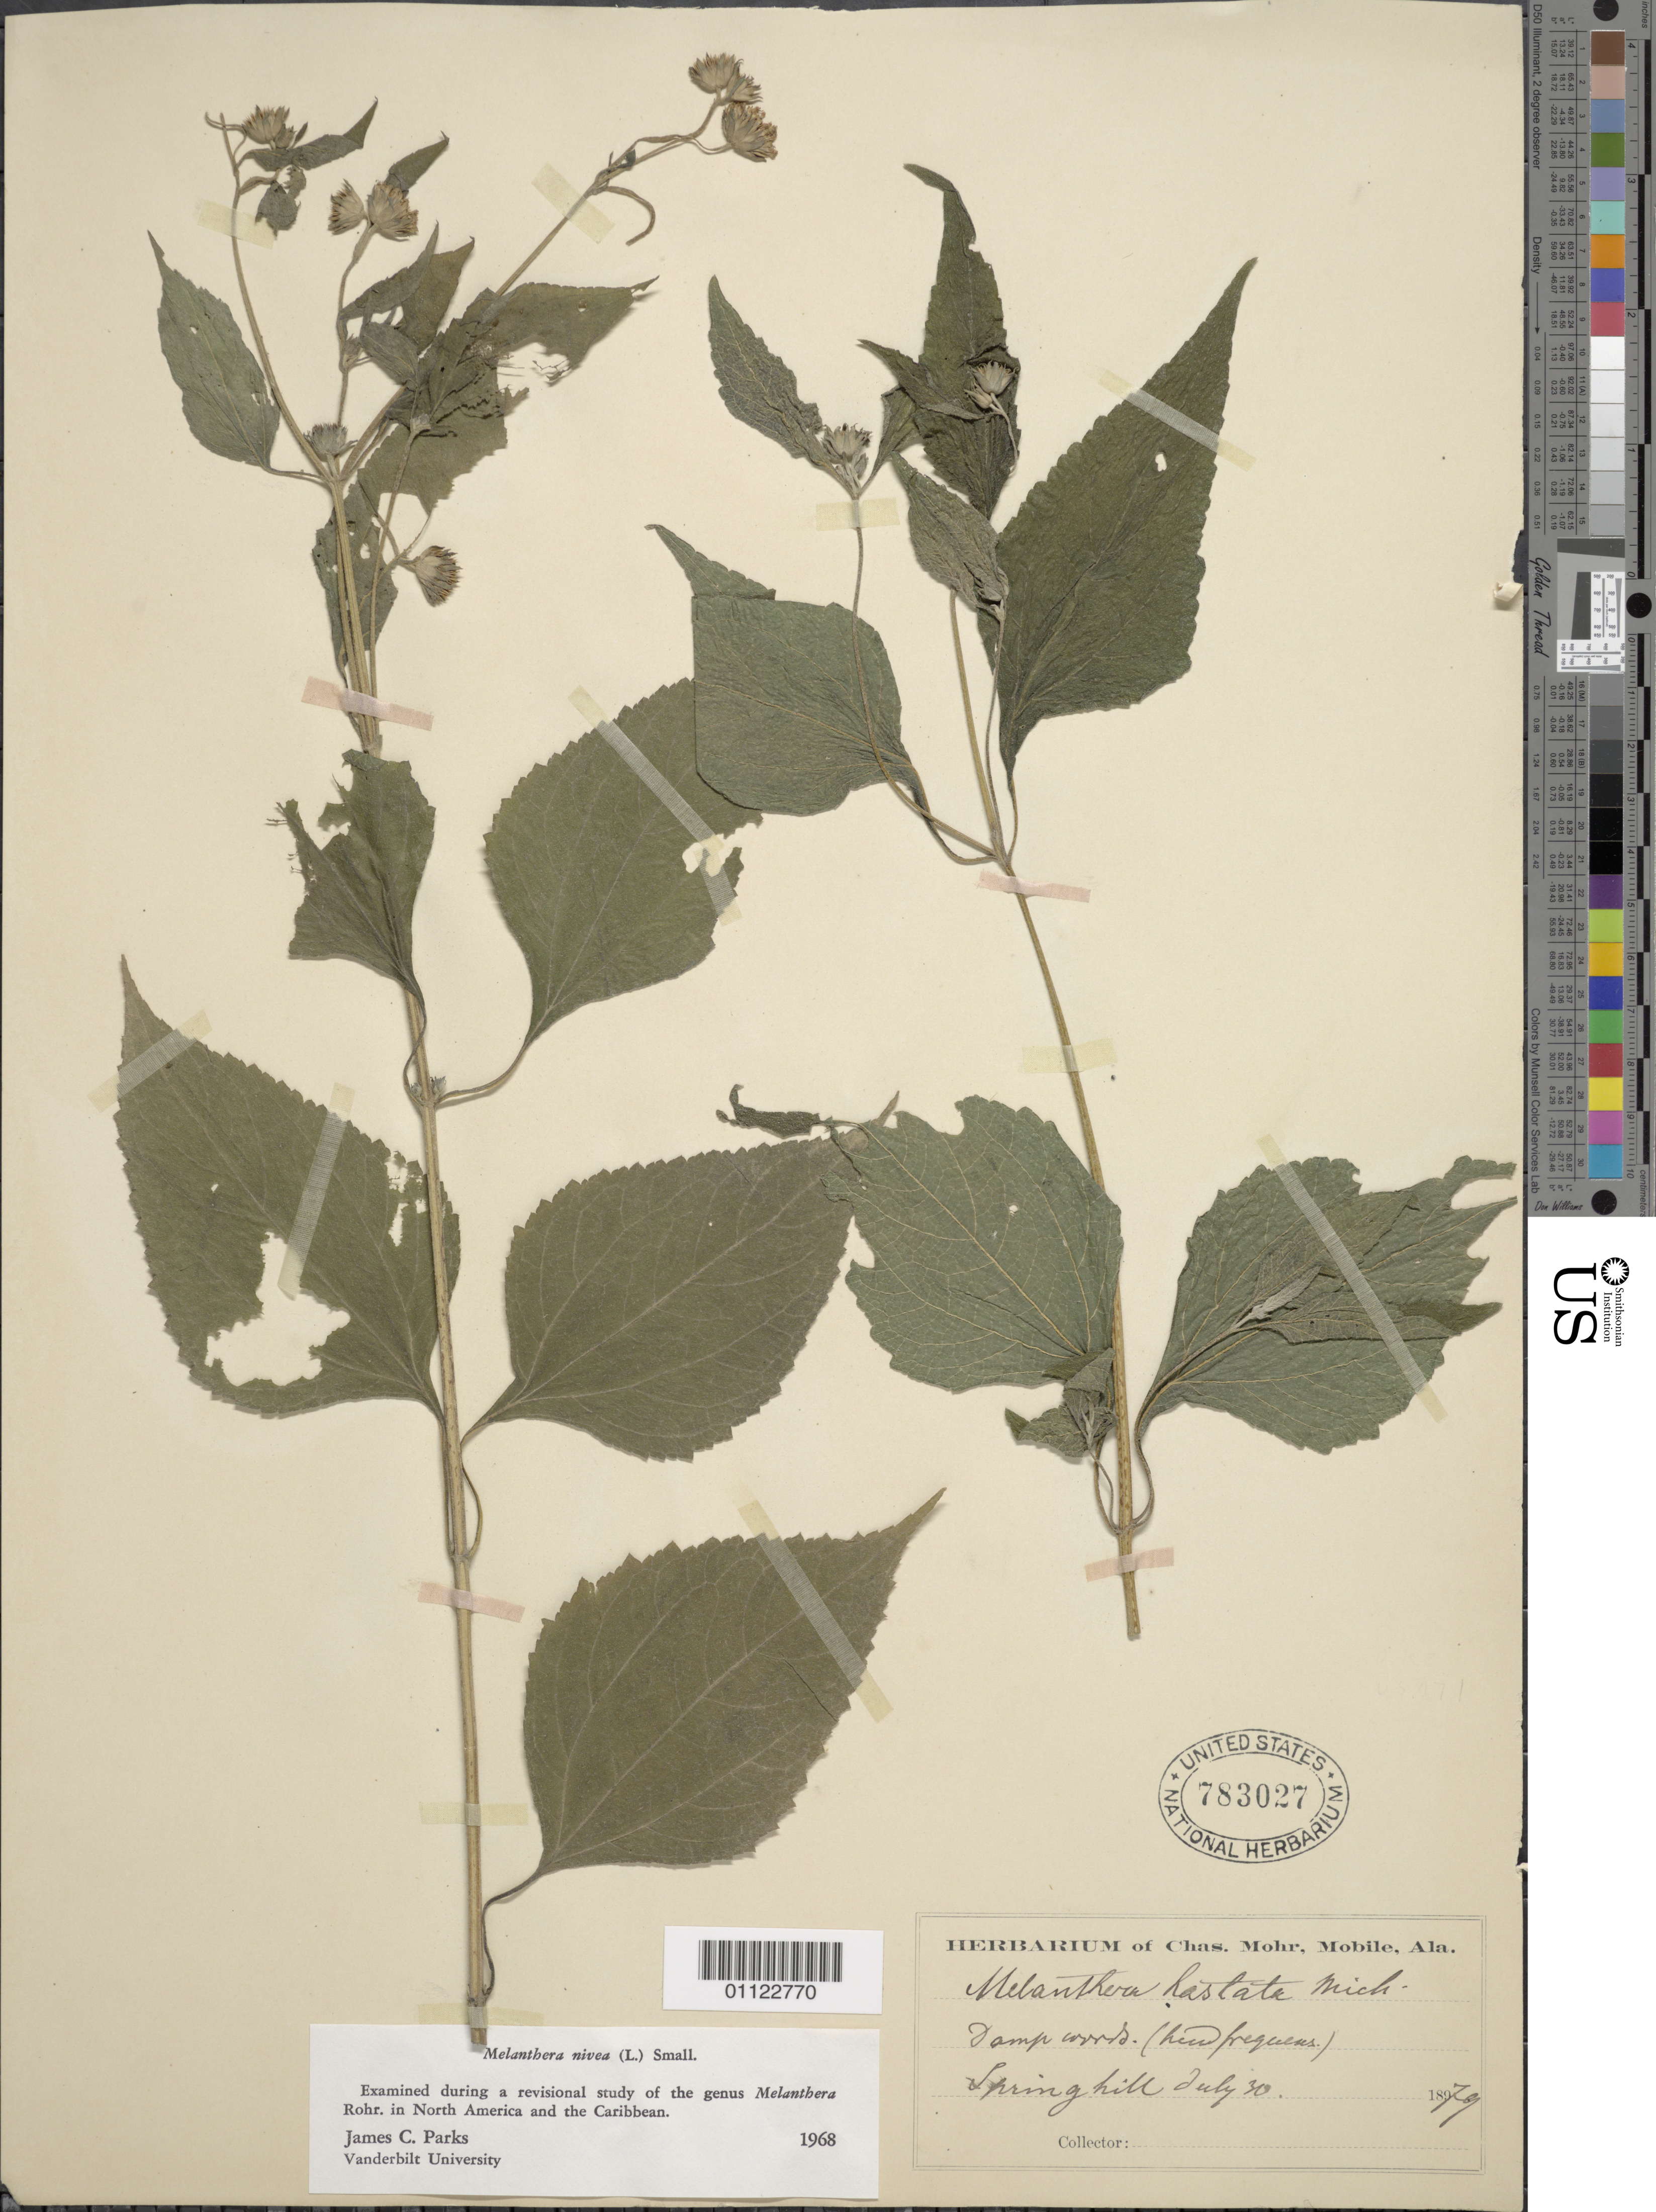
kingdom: Plantae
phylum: Tracheophyta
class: Magnoliopsida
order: Asterales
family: Asteraceae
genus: Melanthera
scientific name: Melanthera nivea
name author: (L.) Small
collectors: C. T. Mohr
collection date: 1879-07-30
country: United States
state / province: Alabama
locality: Spring Hill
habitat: Damp woods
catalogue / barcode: US 783027